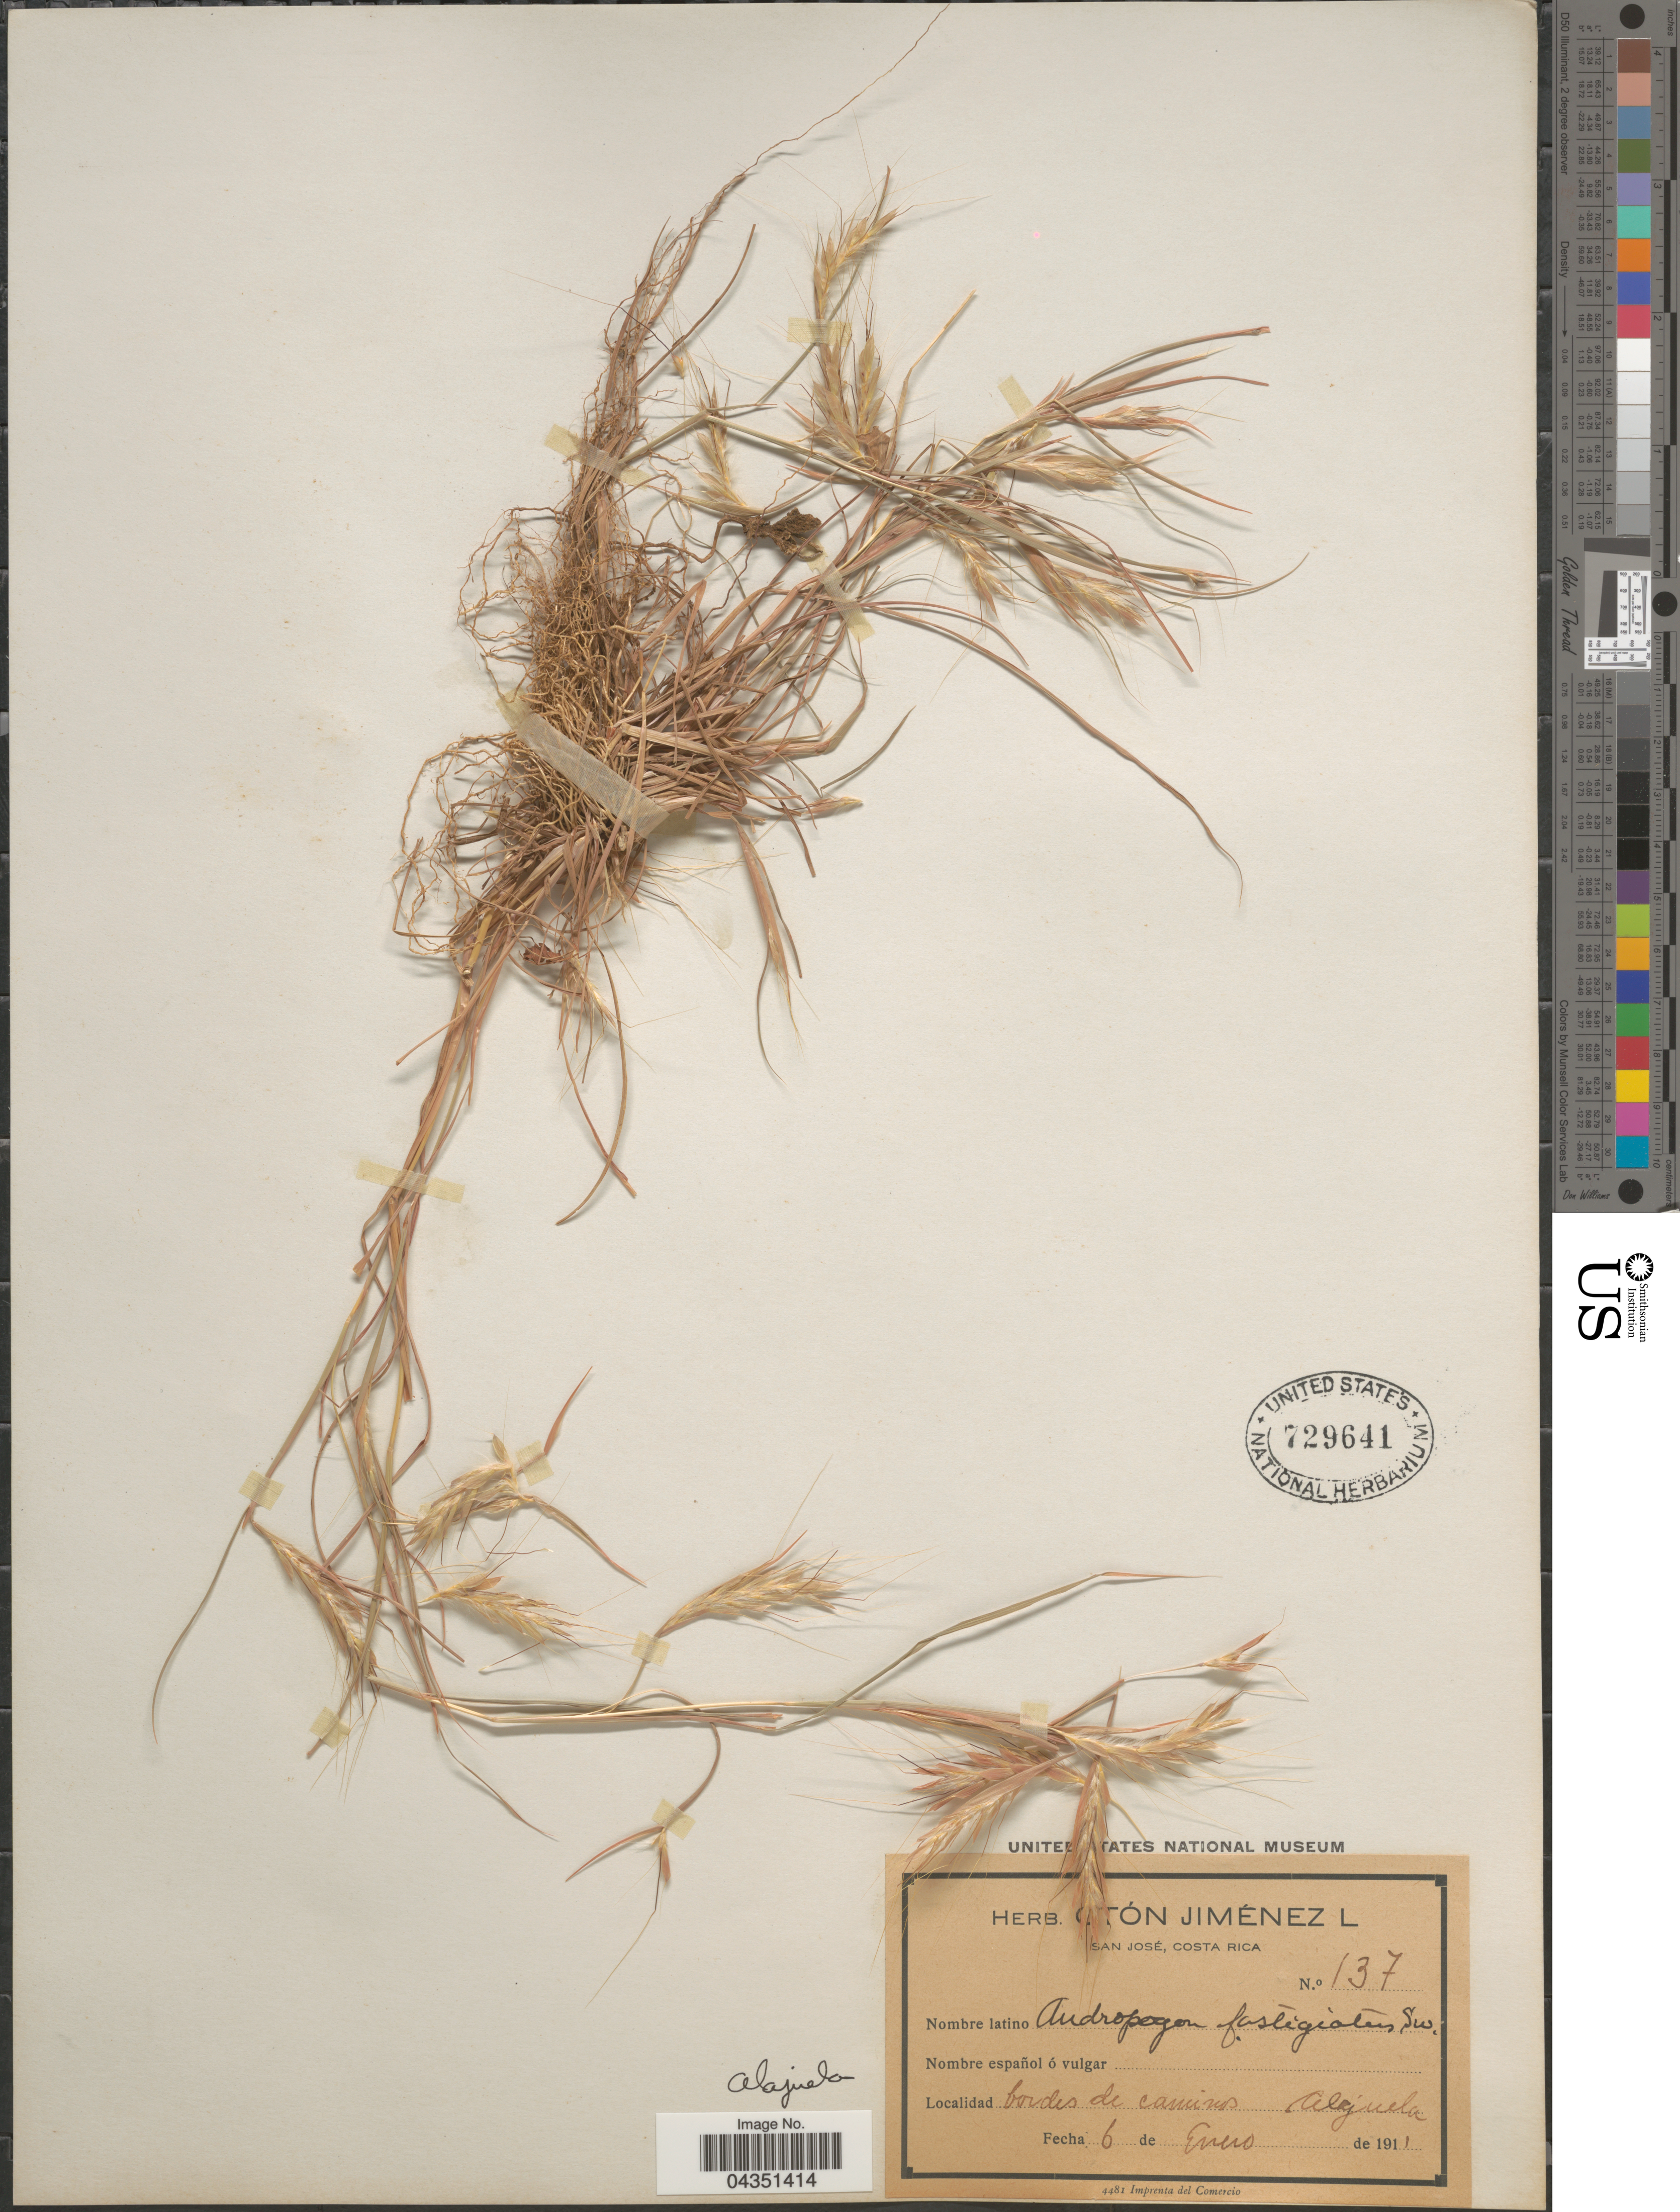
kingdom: Plantae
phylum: Tracheophyta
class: Liliopsida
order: Poales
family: Poaceae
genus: Diectomis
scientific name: Diectomis fastigiata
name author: (Sw.) P. Beauv.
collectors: ex herb. O. Jimenez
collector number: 137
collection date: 1911-01-06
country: Costa Rica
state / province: Alajuela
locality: Bordes de caminos.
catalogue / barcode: US 729641